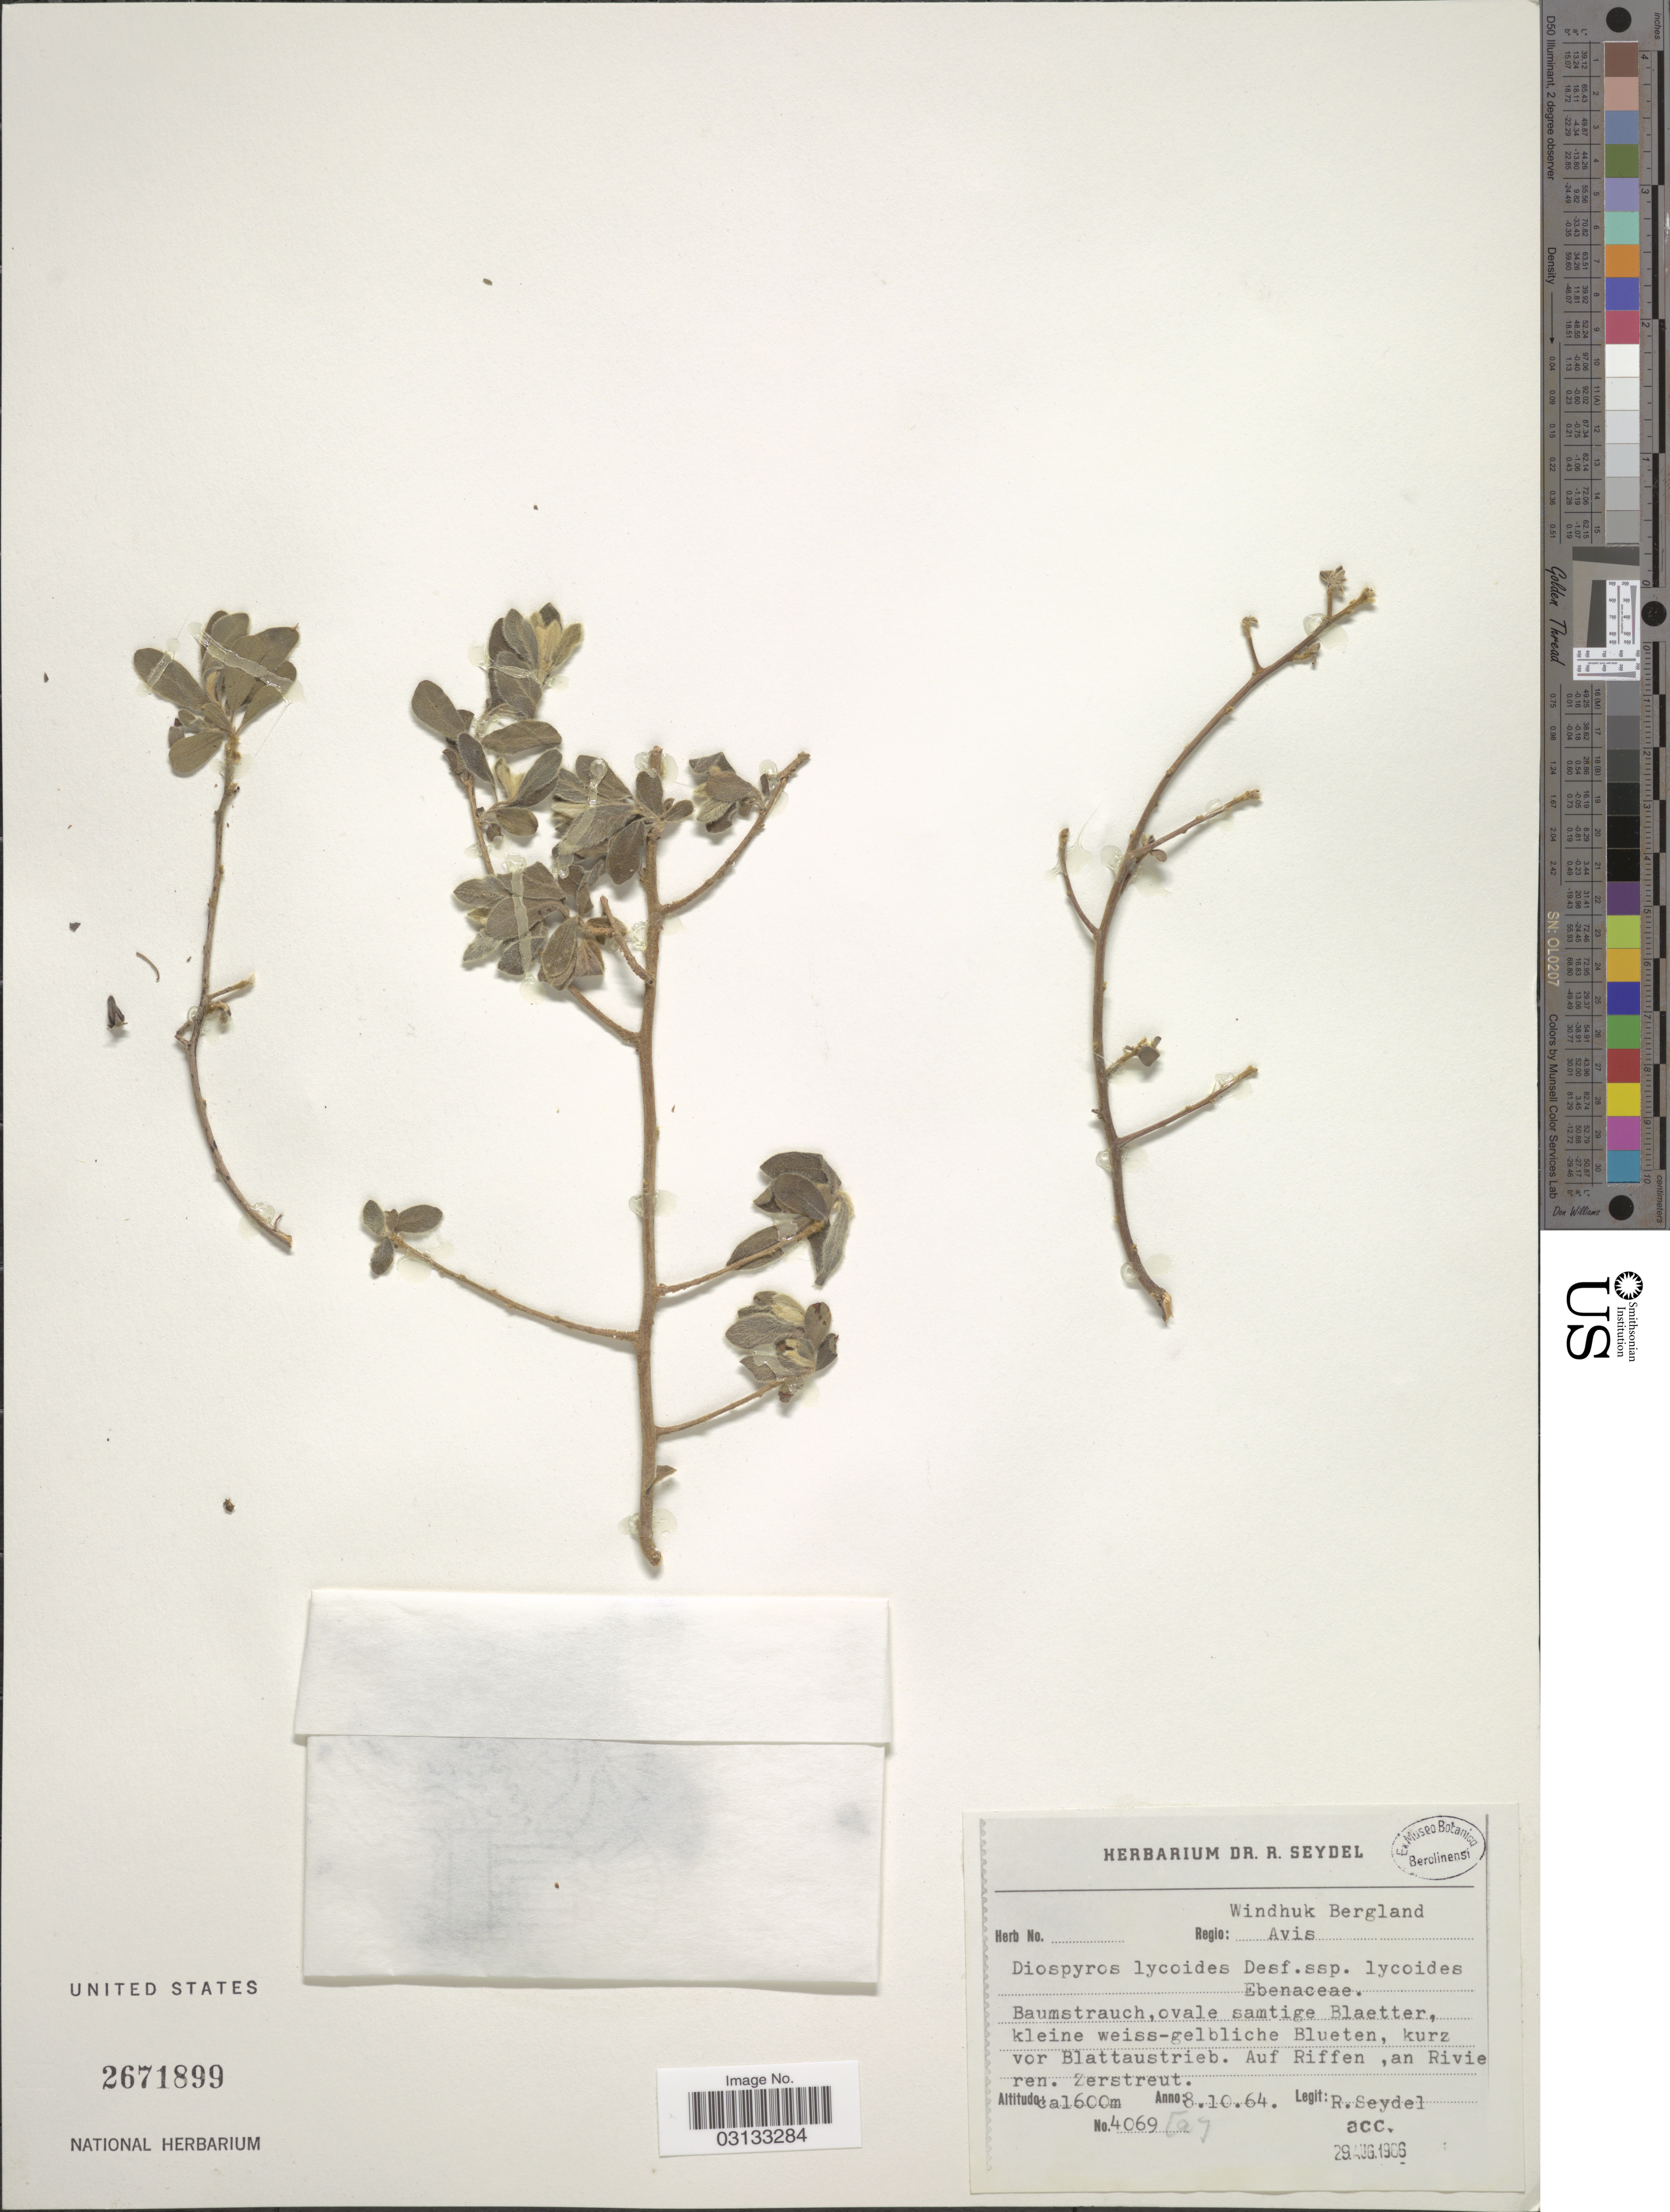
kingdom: Plantae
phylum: Tracheophyta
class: Magnoliopsida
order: Ericales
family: Ebenaceae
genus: Diospyros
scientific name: Diospyros lycioides subsp. lycioides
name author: Desf.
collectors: R. Seydel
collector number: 4069 [a]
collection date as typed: Transcribed d/m/y: 8/10/64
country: Namibia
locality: Regio: Windhuk Bergland Avis. Baumstrauch, ovale samtige Blaetter, kleine weiss-gelbliche Blueten, kurz vor Blattaustrieb. Auf Riffen, an Rivieren. Zerstreut.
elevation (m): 1600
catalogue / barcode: US 2671899